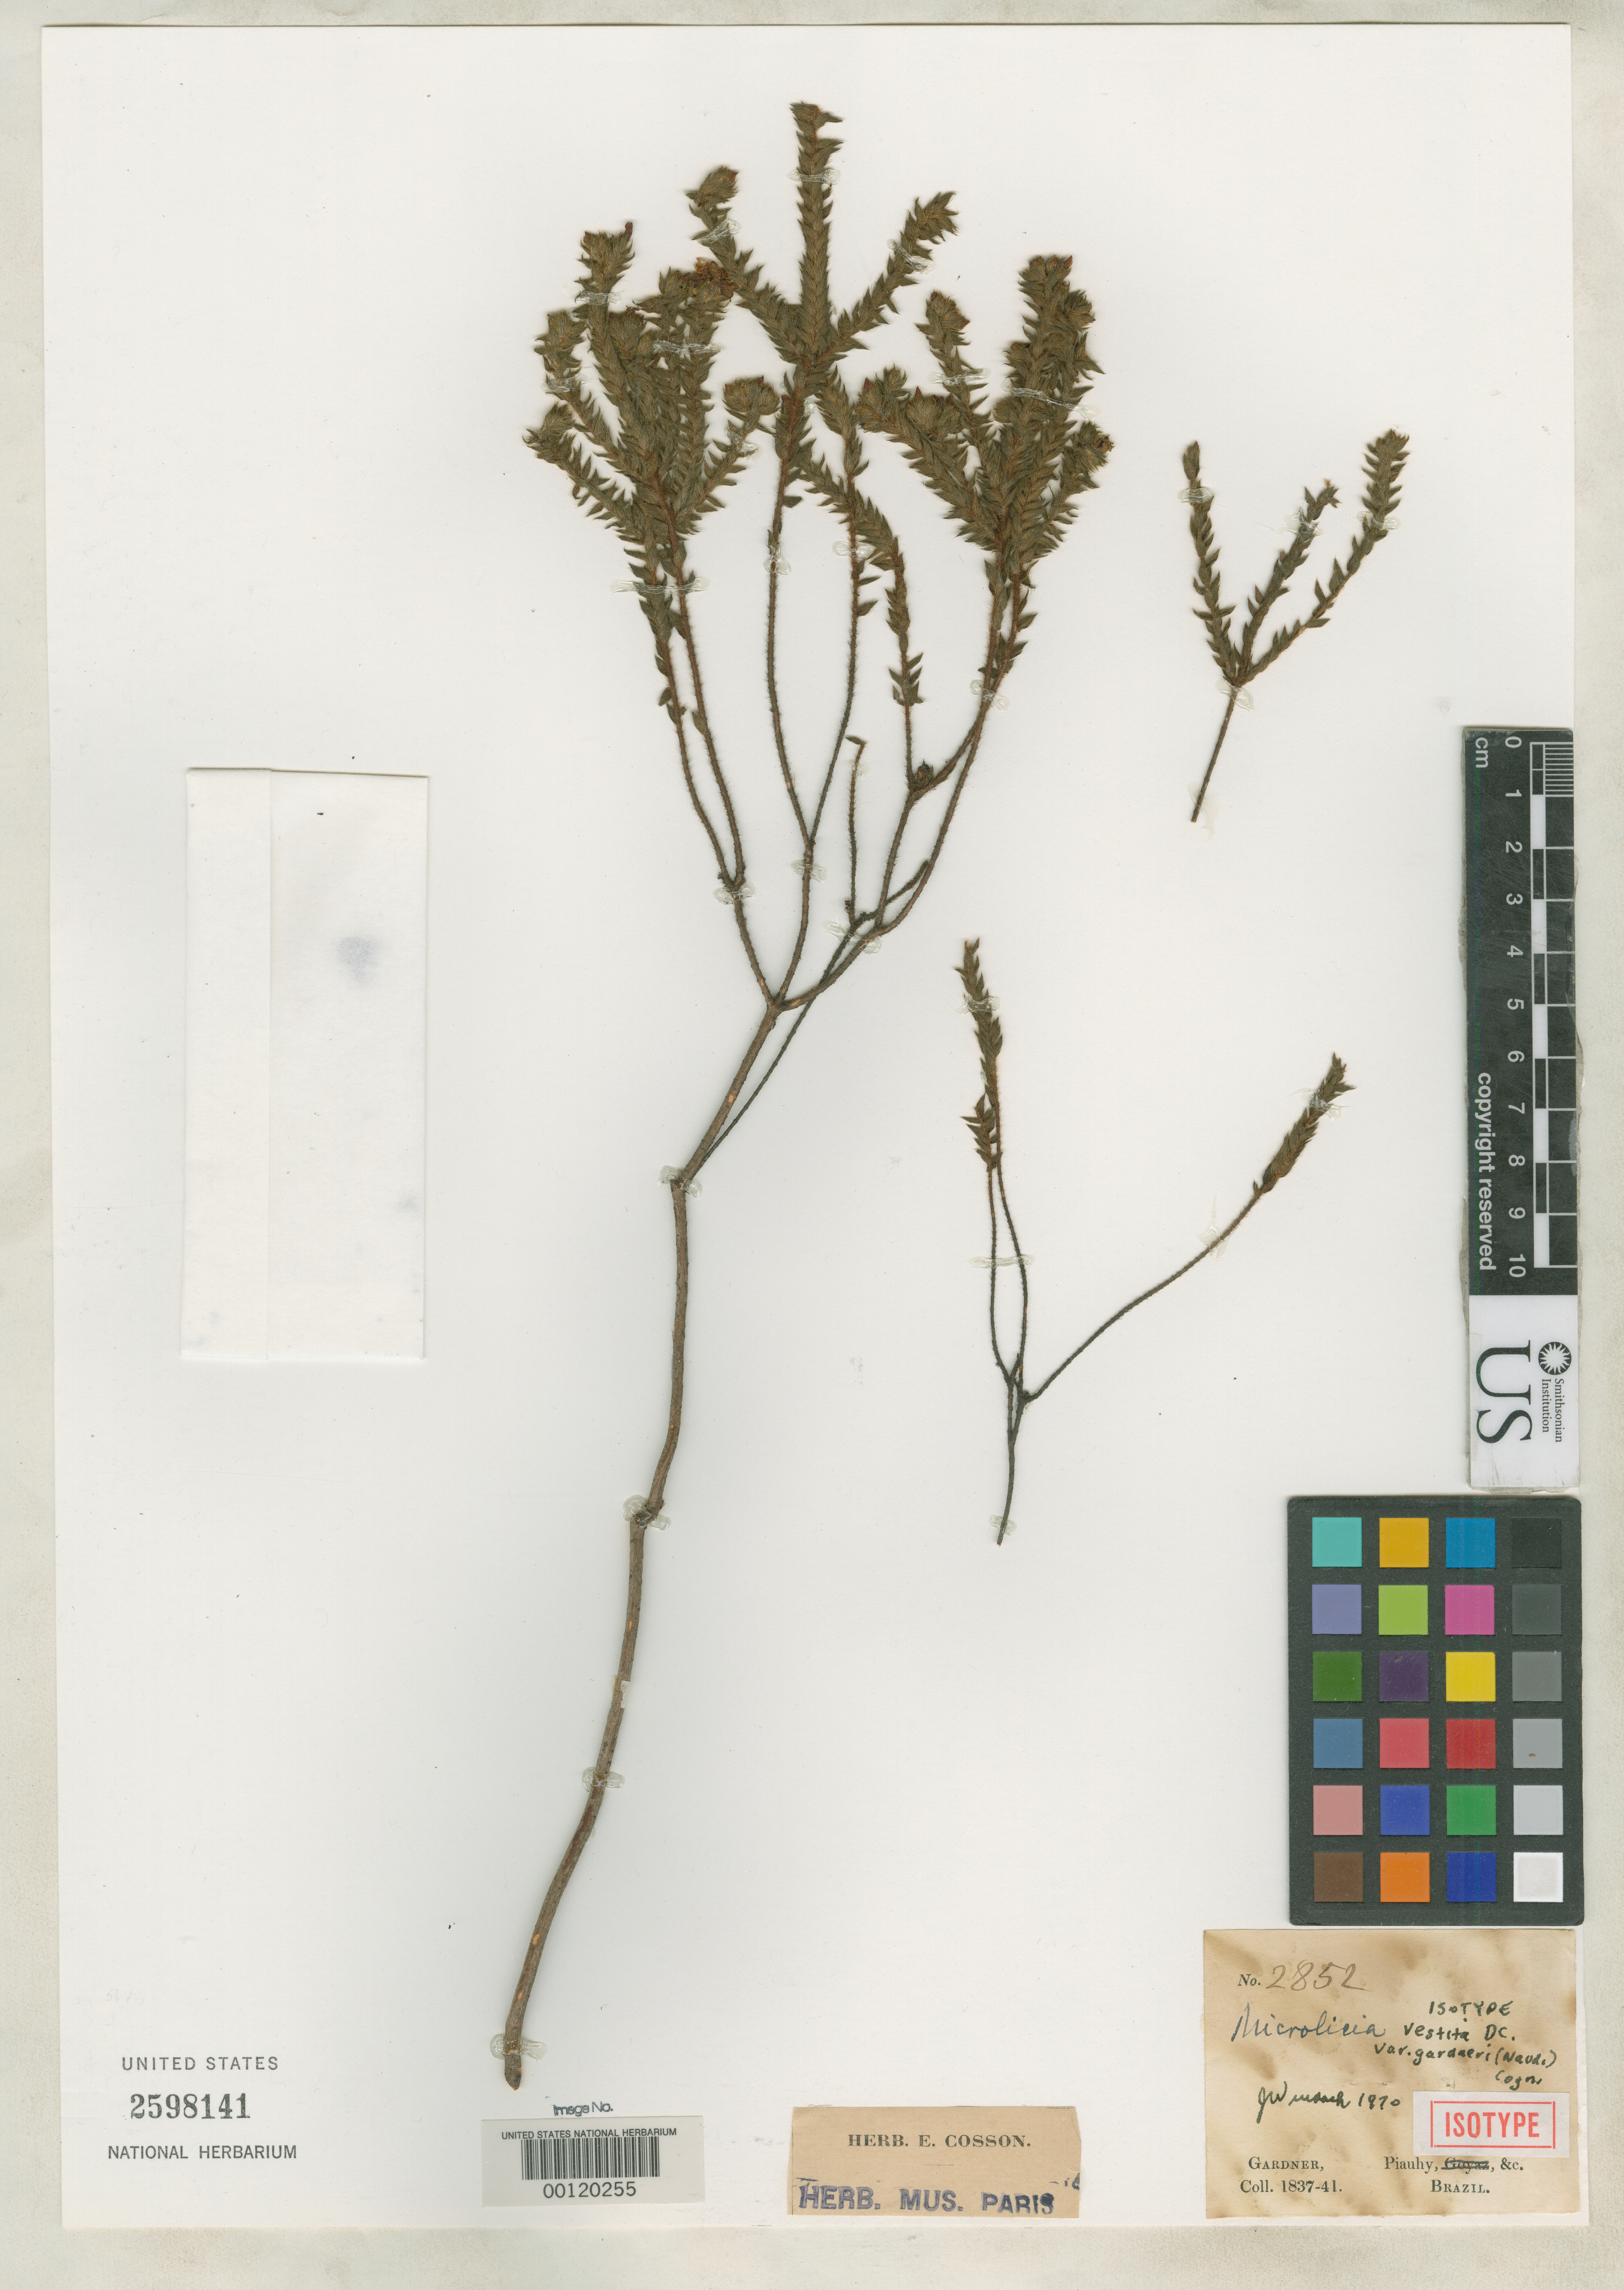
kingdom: Plantae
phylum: Tracheophyta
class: Magnoliopsida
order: Myrtales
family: Melastomataceae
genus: Microlicia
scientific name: Microlicia gardneri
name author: Naudin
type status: Isotype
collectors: G. Gardner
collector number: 2852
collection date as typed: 1837 to -- --- 1841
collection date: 1837/1841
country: Brazil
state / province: Piauí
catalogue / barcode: US 2598141